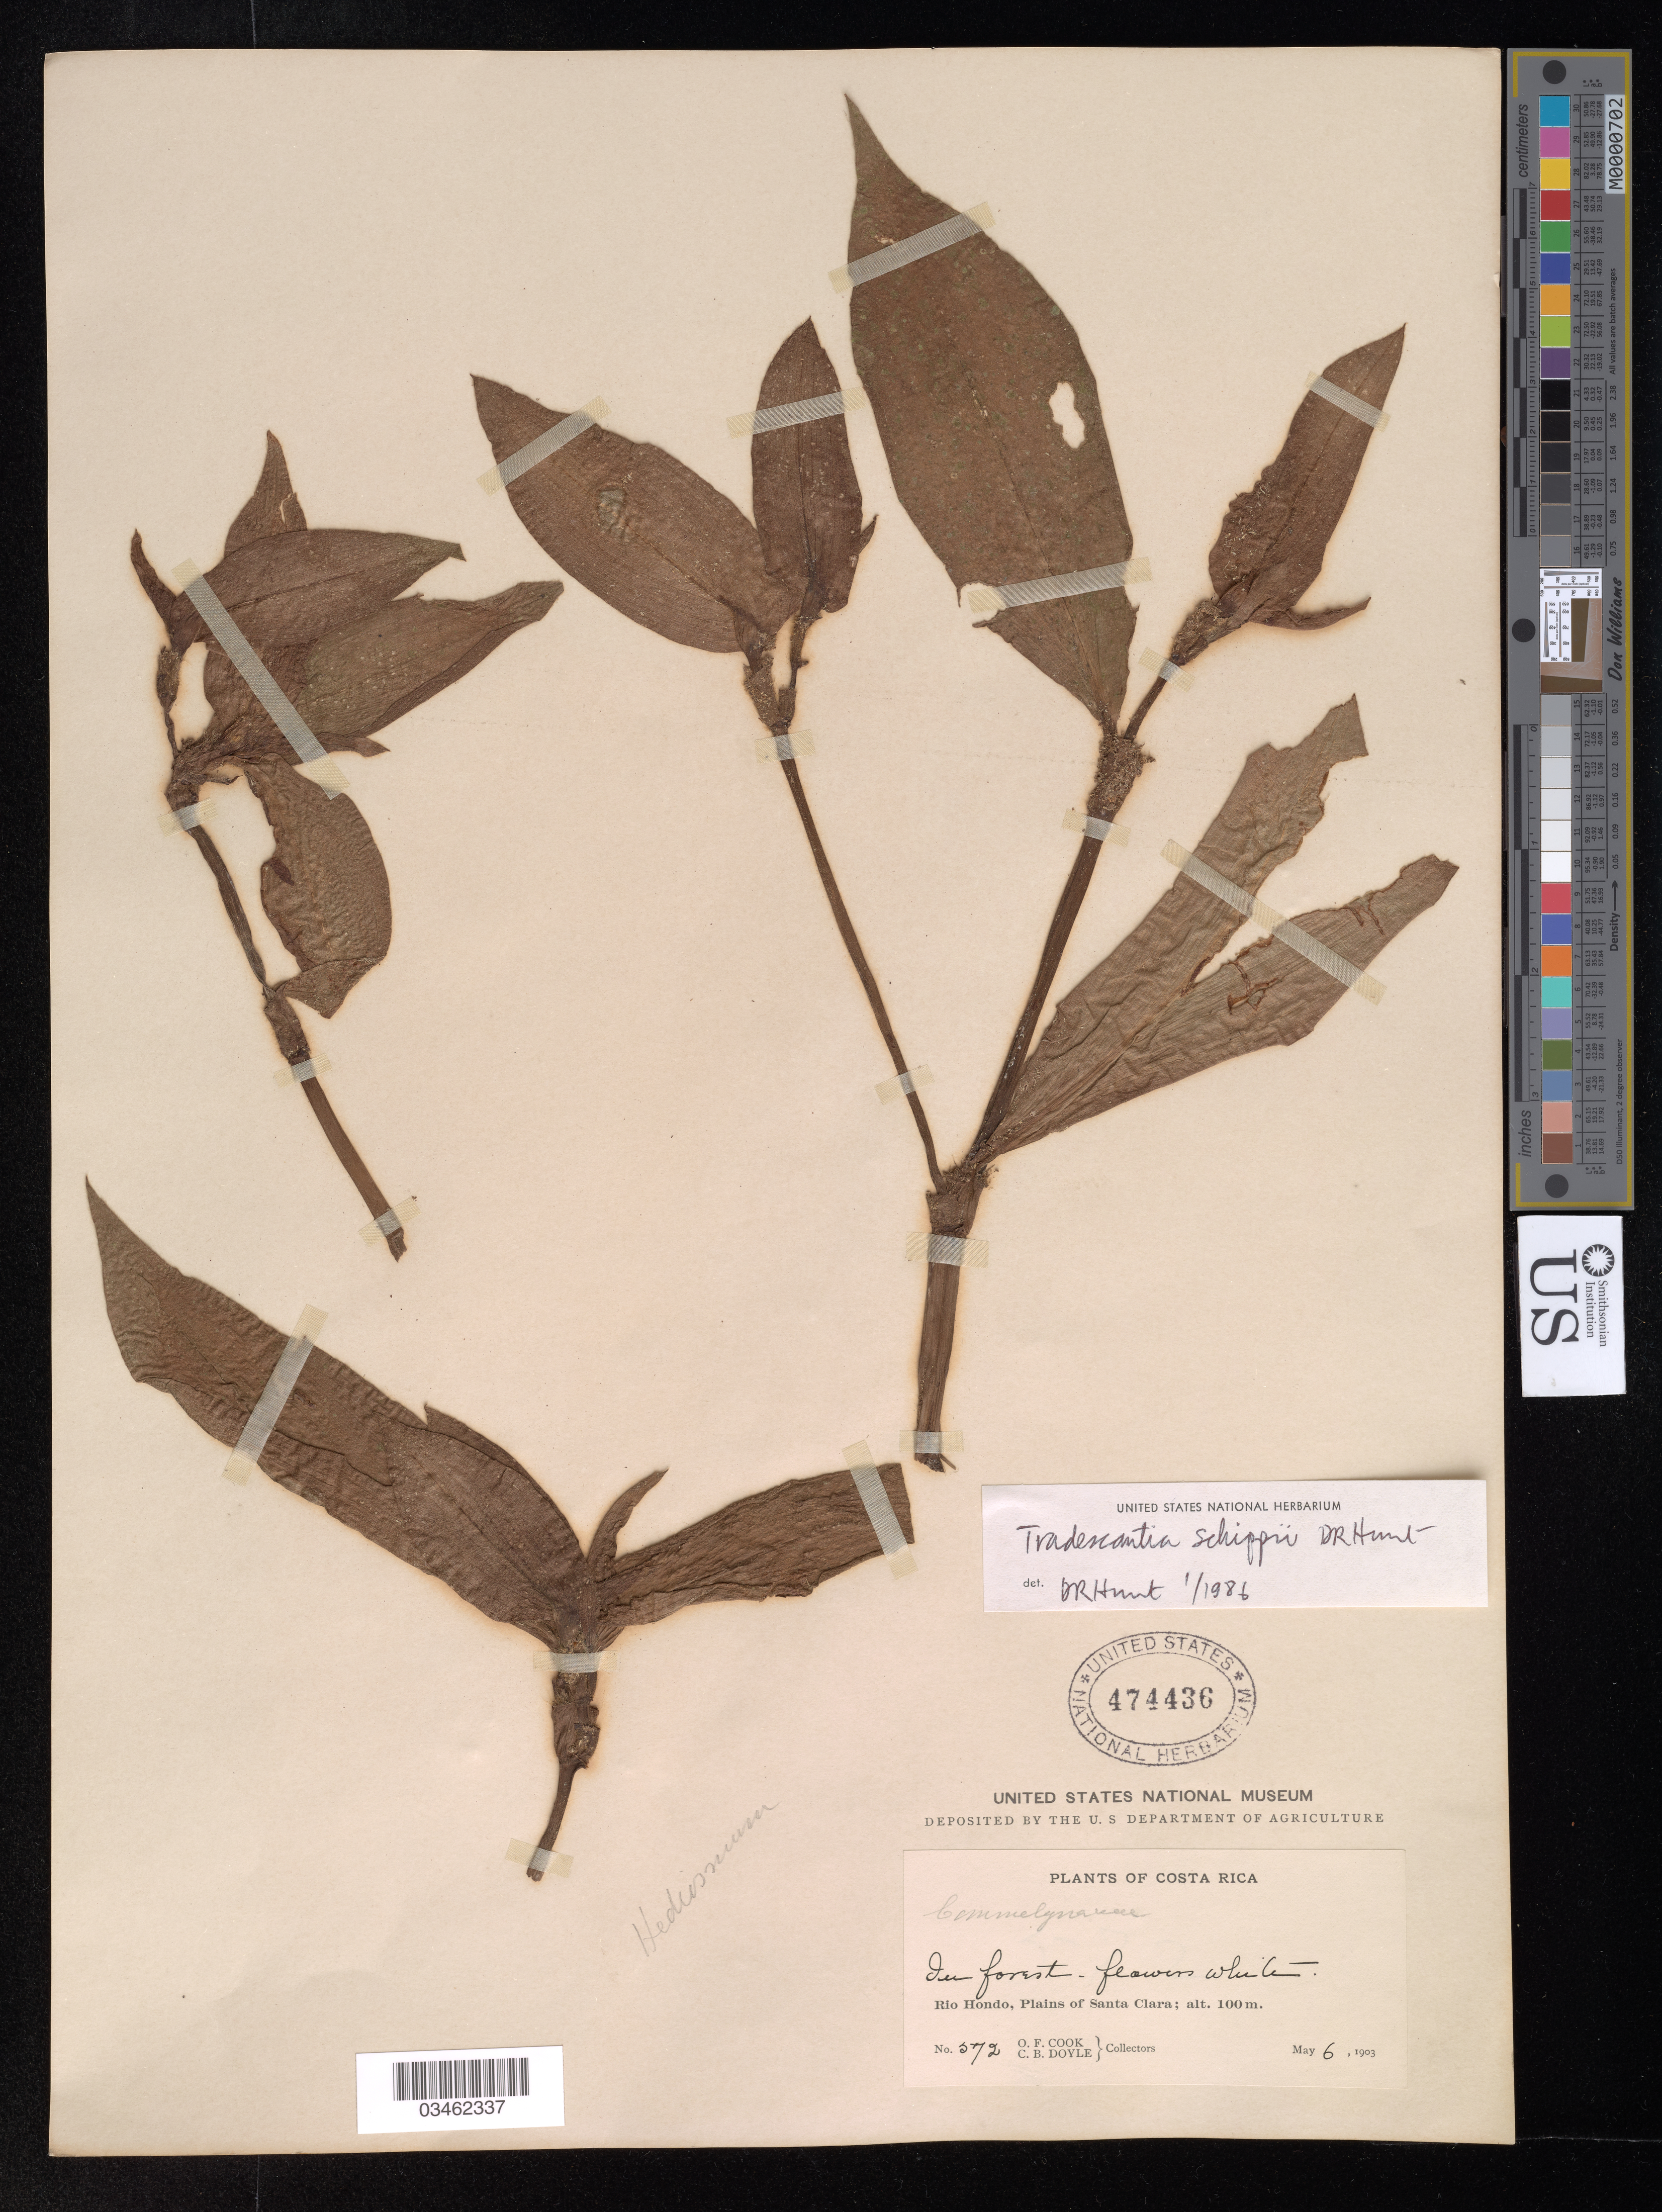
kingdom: Plantae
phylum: Tracheophyta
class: Liliopsida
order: Commelinales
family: Commelinaceae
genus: Tradescantia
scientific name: Tradescantia schippii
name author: D.R. Hunt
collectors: O. F. Cook & C. Doyle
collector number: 572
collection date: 1903-05-06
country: Costa Rica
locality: Rio Hondo, Plains of Santa Clara.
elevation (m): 100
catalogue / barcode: US 474436